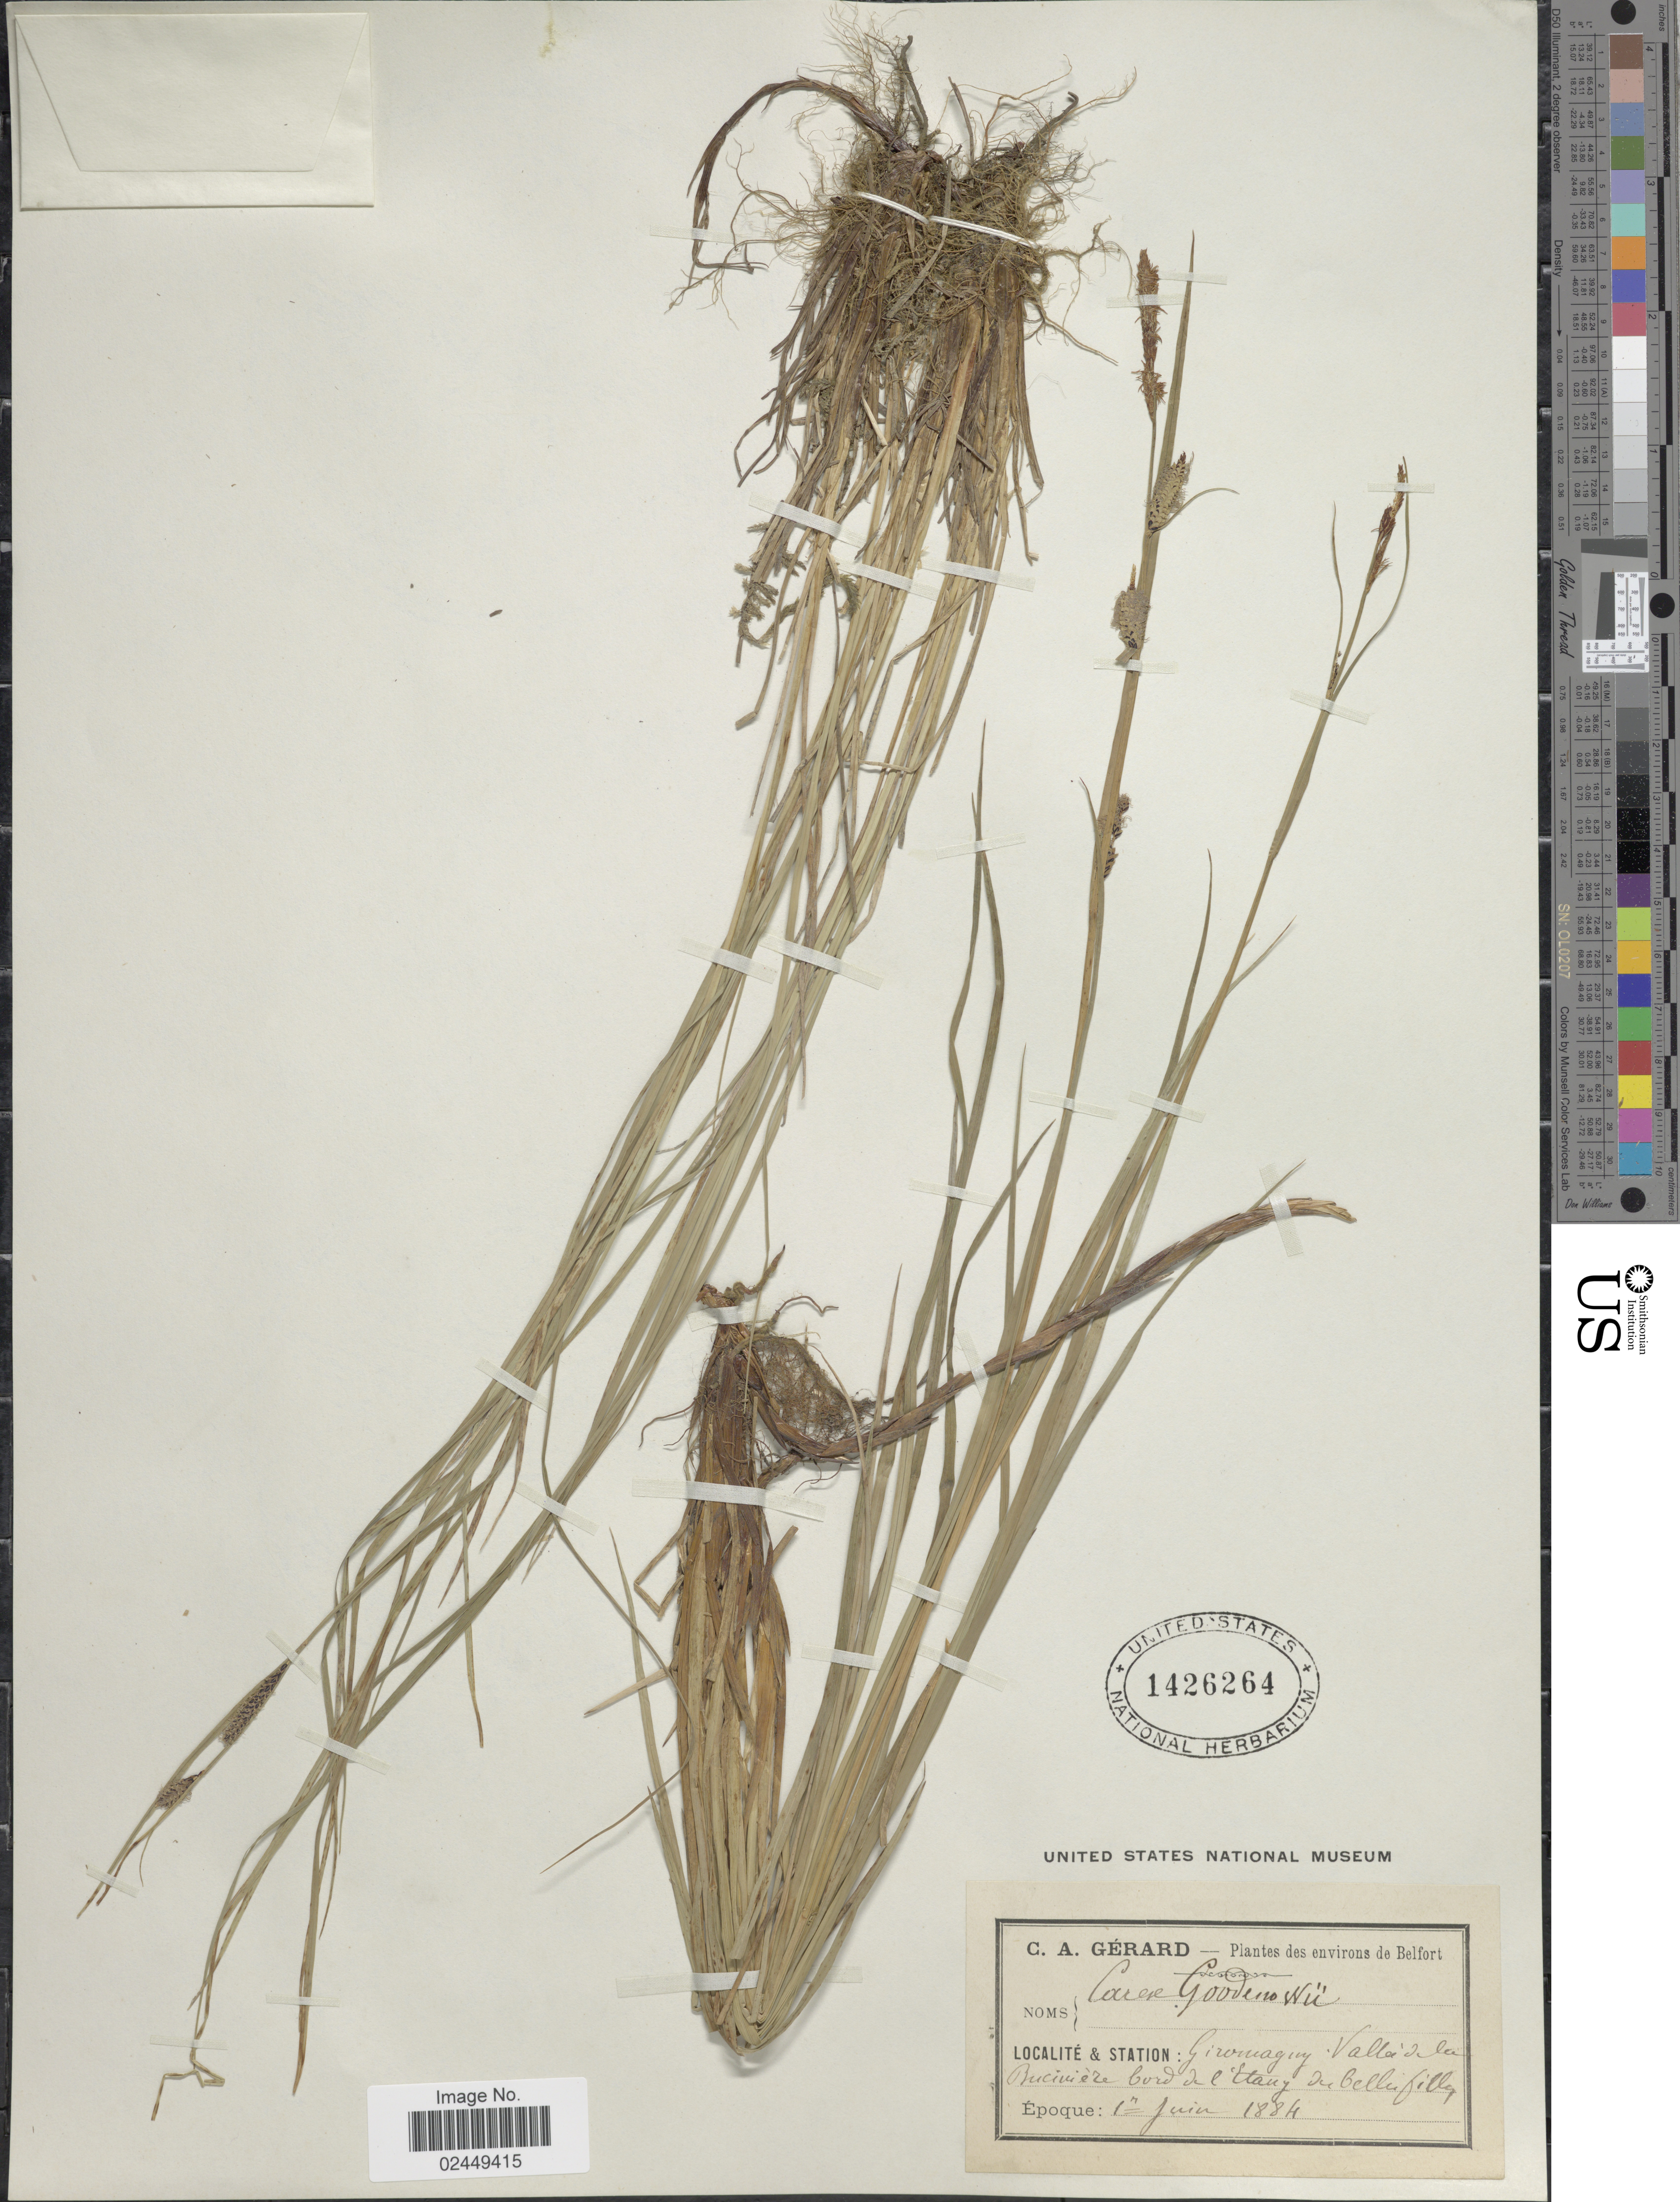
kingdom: Plantae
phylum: Tracheophyta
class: Liliopsida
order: Poales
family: Cyperaceae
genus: Carex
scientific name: Carex nigra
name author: (L.) Reichard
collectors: C. Gerard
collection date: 1884-06-01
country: France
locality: Des environs de Belfort, Giromaginy, Valle de la Biciuire bor de l'Etany du Bellufilla [interpreted]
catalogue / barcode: US 1426264